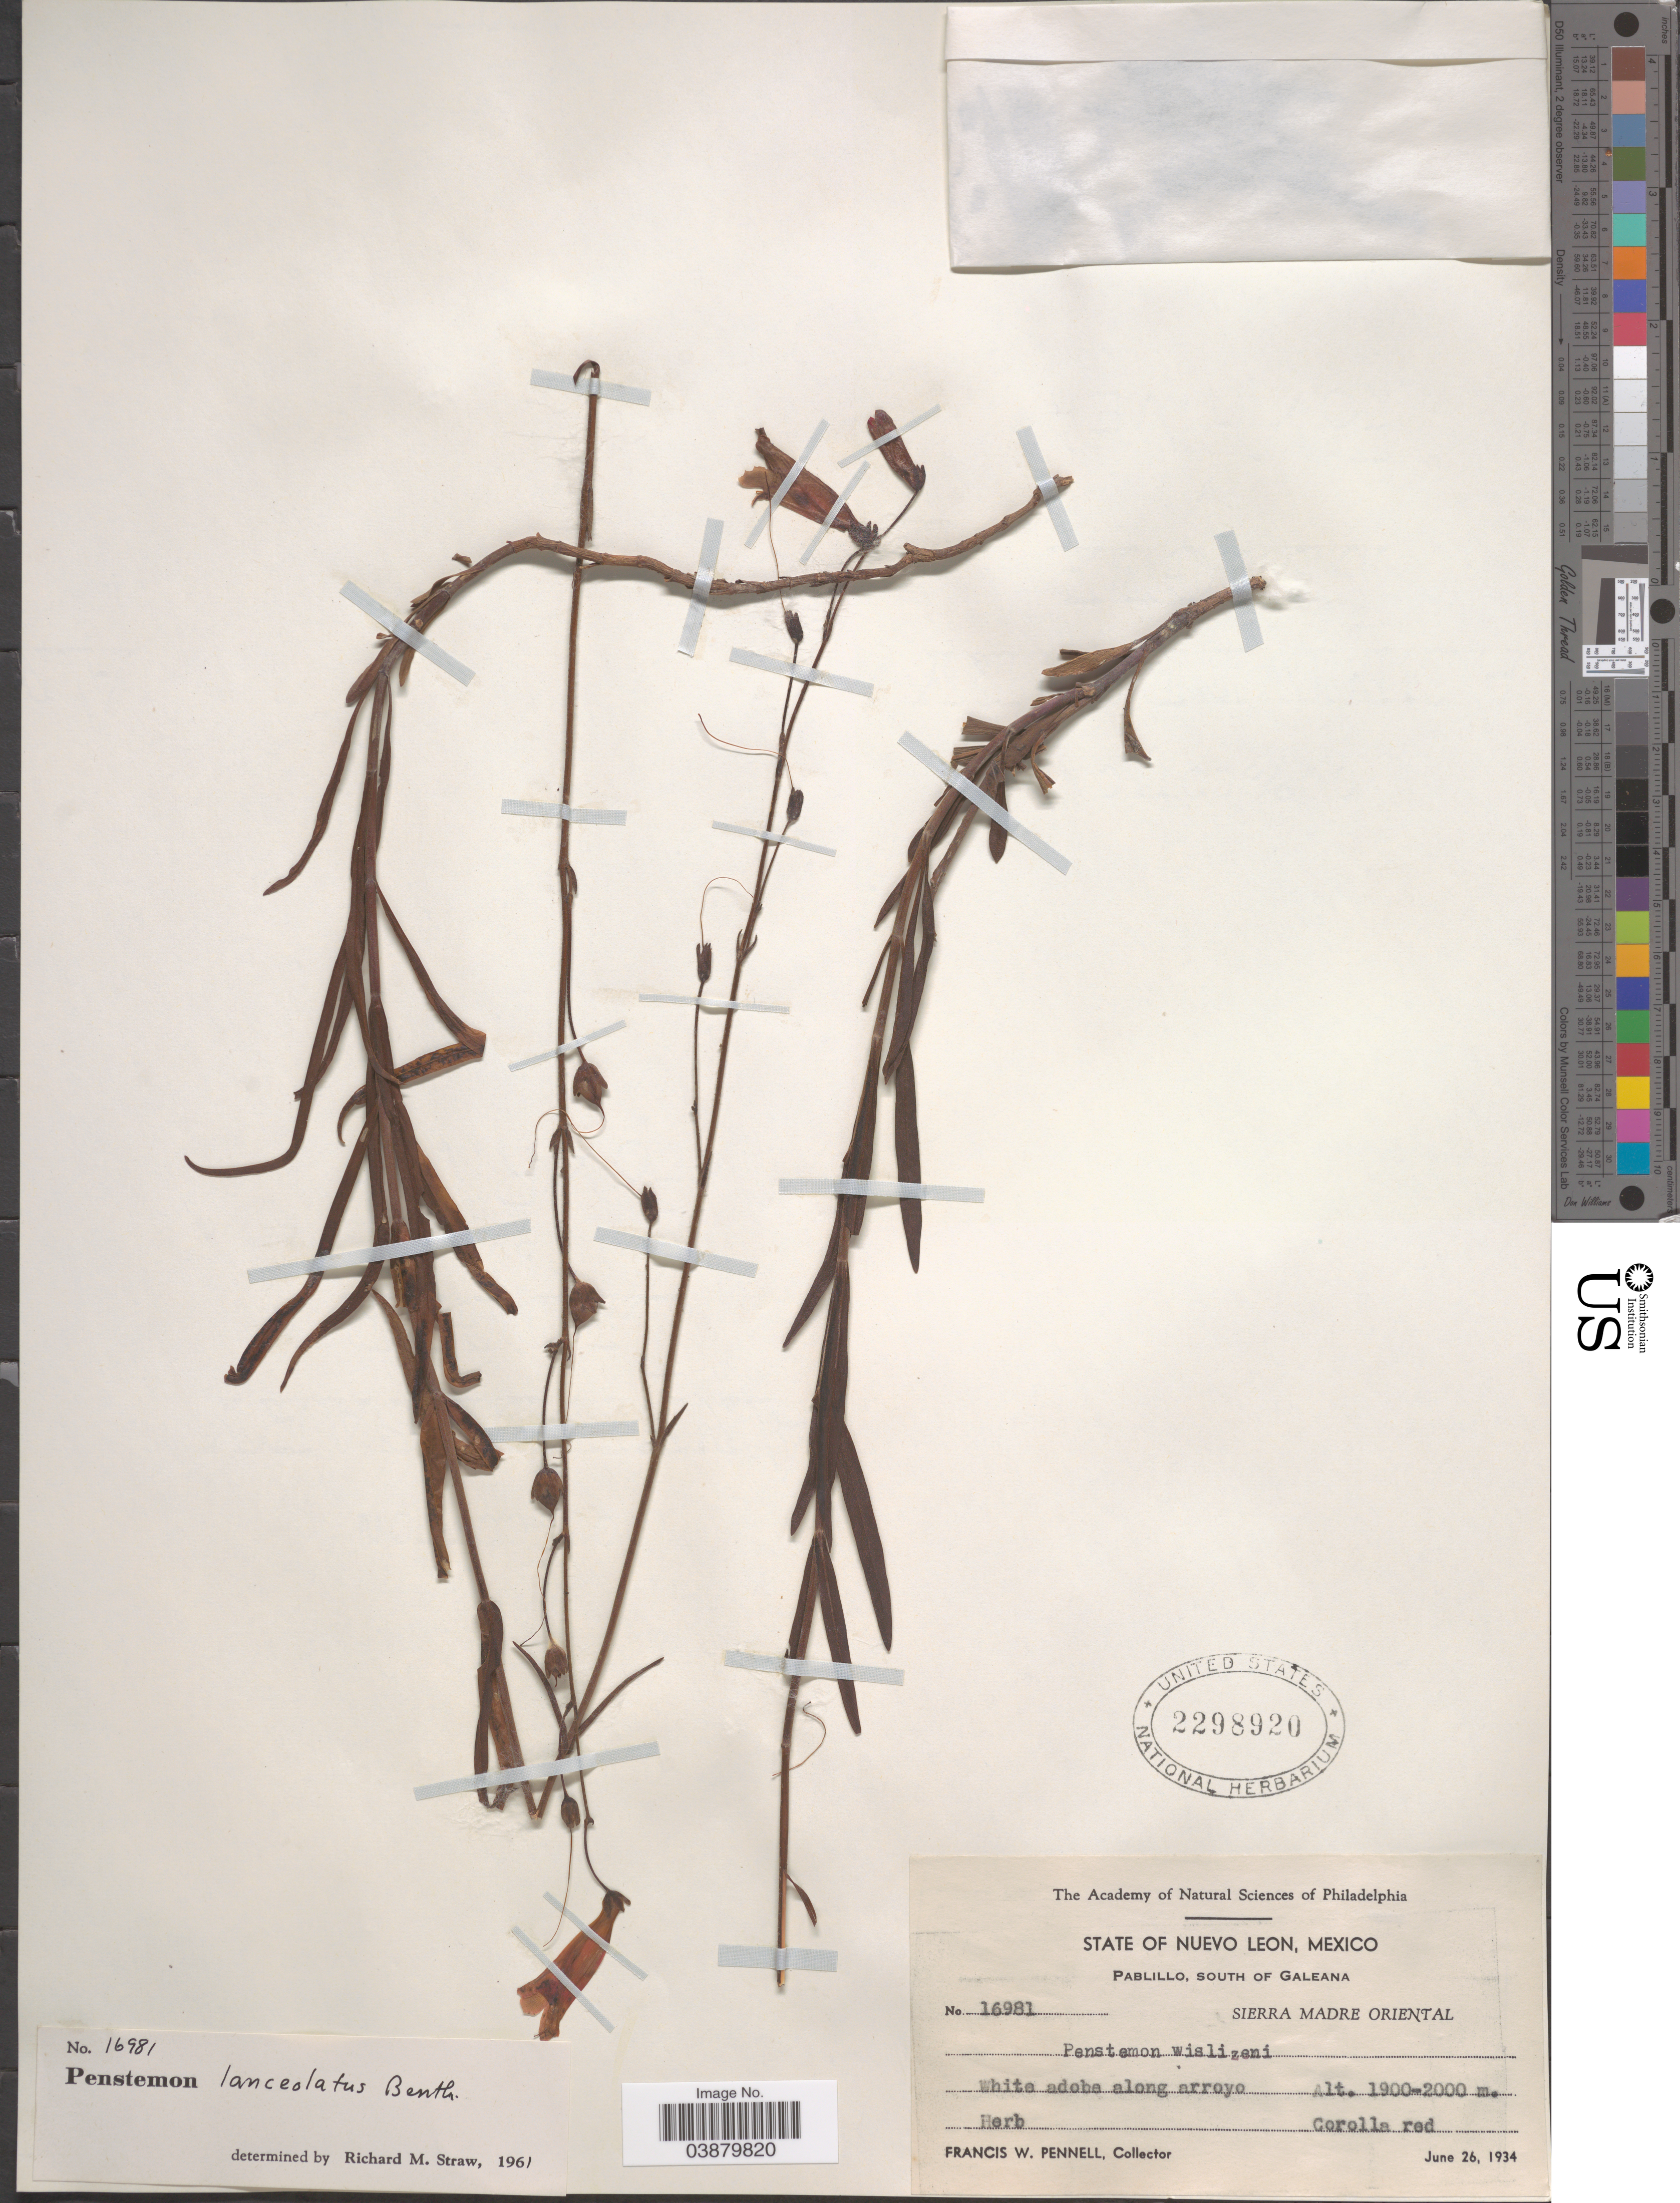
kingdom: Plantae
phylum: Tracheophyta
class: Magnoliopsida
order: Lamiales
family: Plantaginaceae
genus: Penstemon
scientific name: Penstemon lanceolatus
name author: Benth.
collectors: F. W. Pennell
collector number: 16981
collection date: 1934-06-26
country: Mexico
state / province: Nuevo León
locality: Pablillo, Southeast of Galeana. Sierra Madre Oriental.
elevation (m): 1900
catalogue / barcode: US 2298920